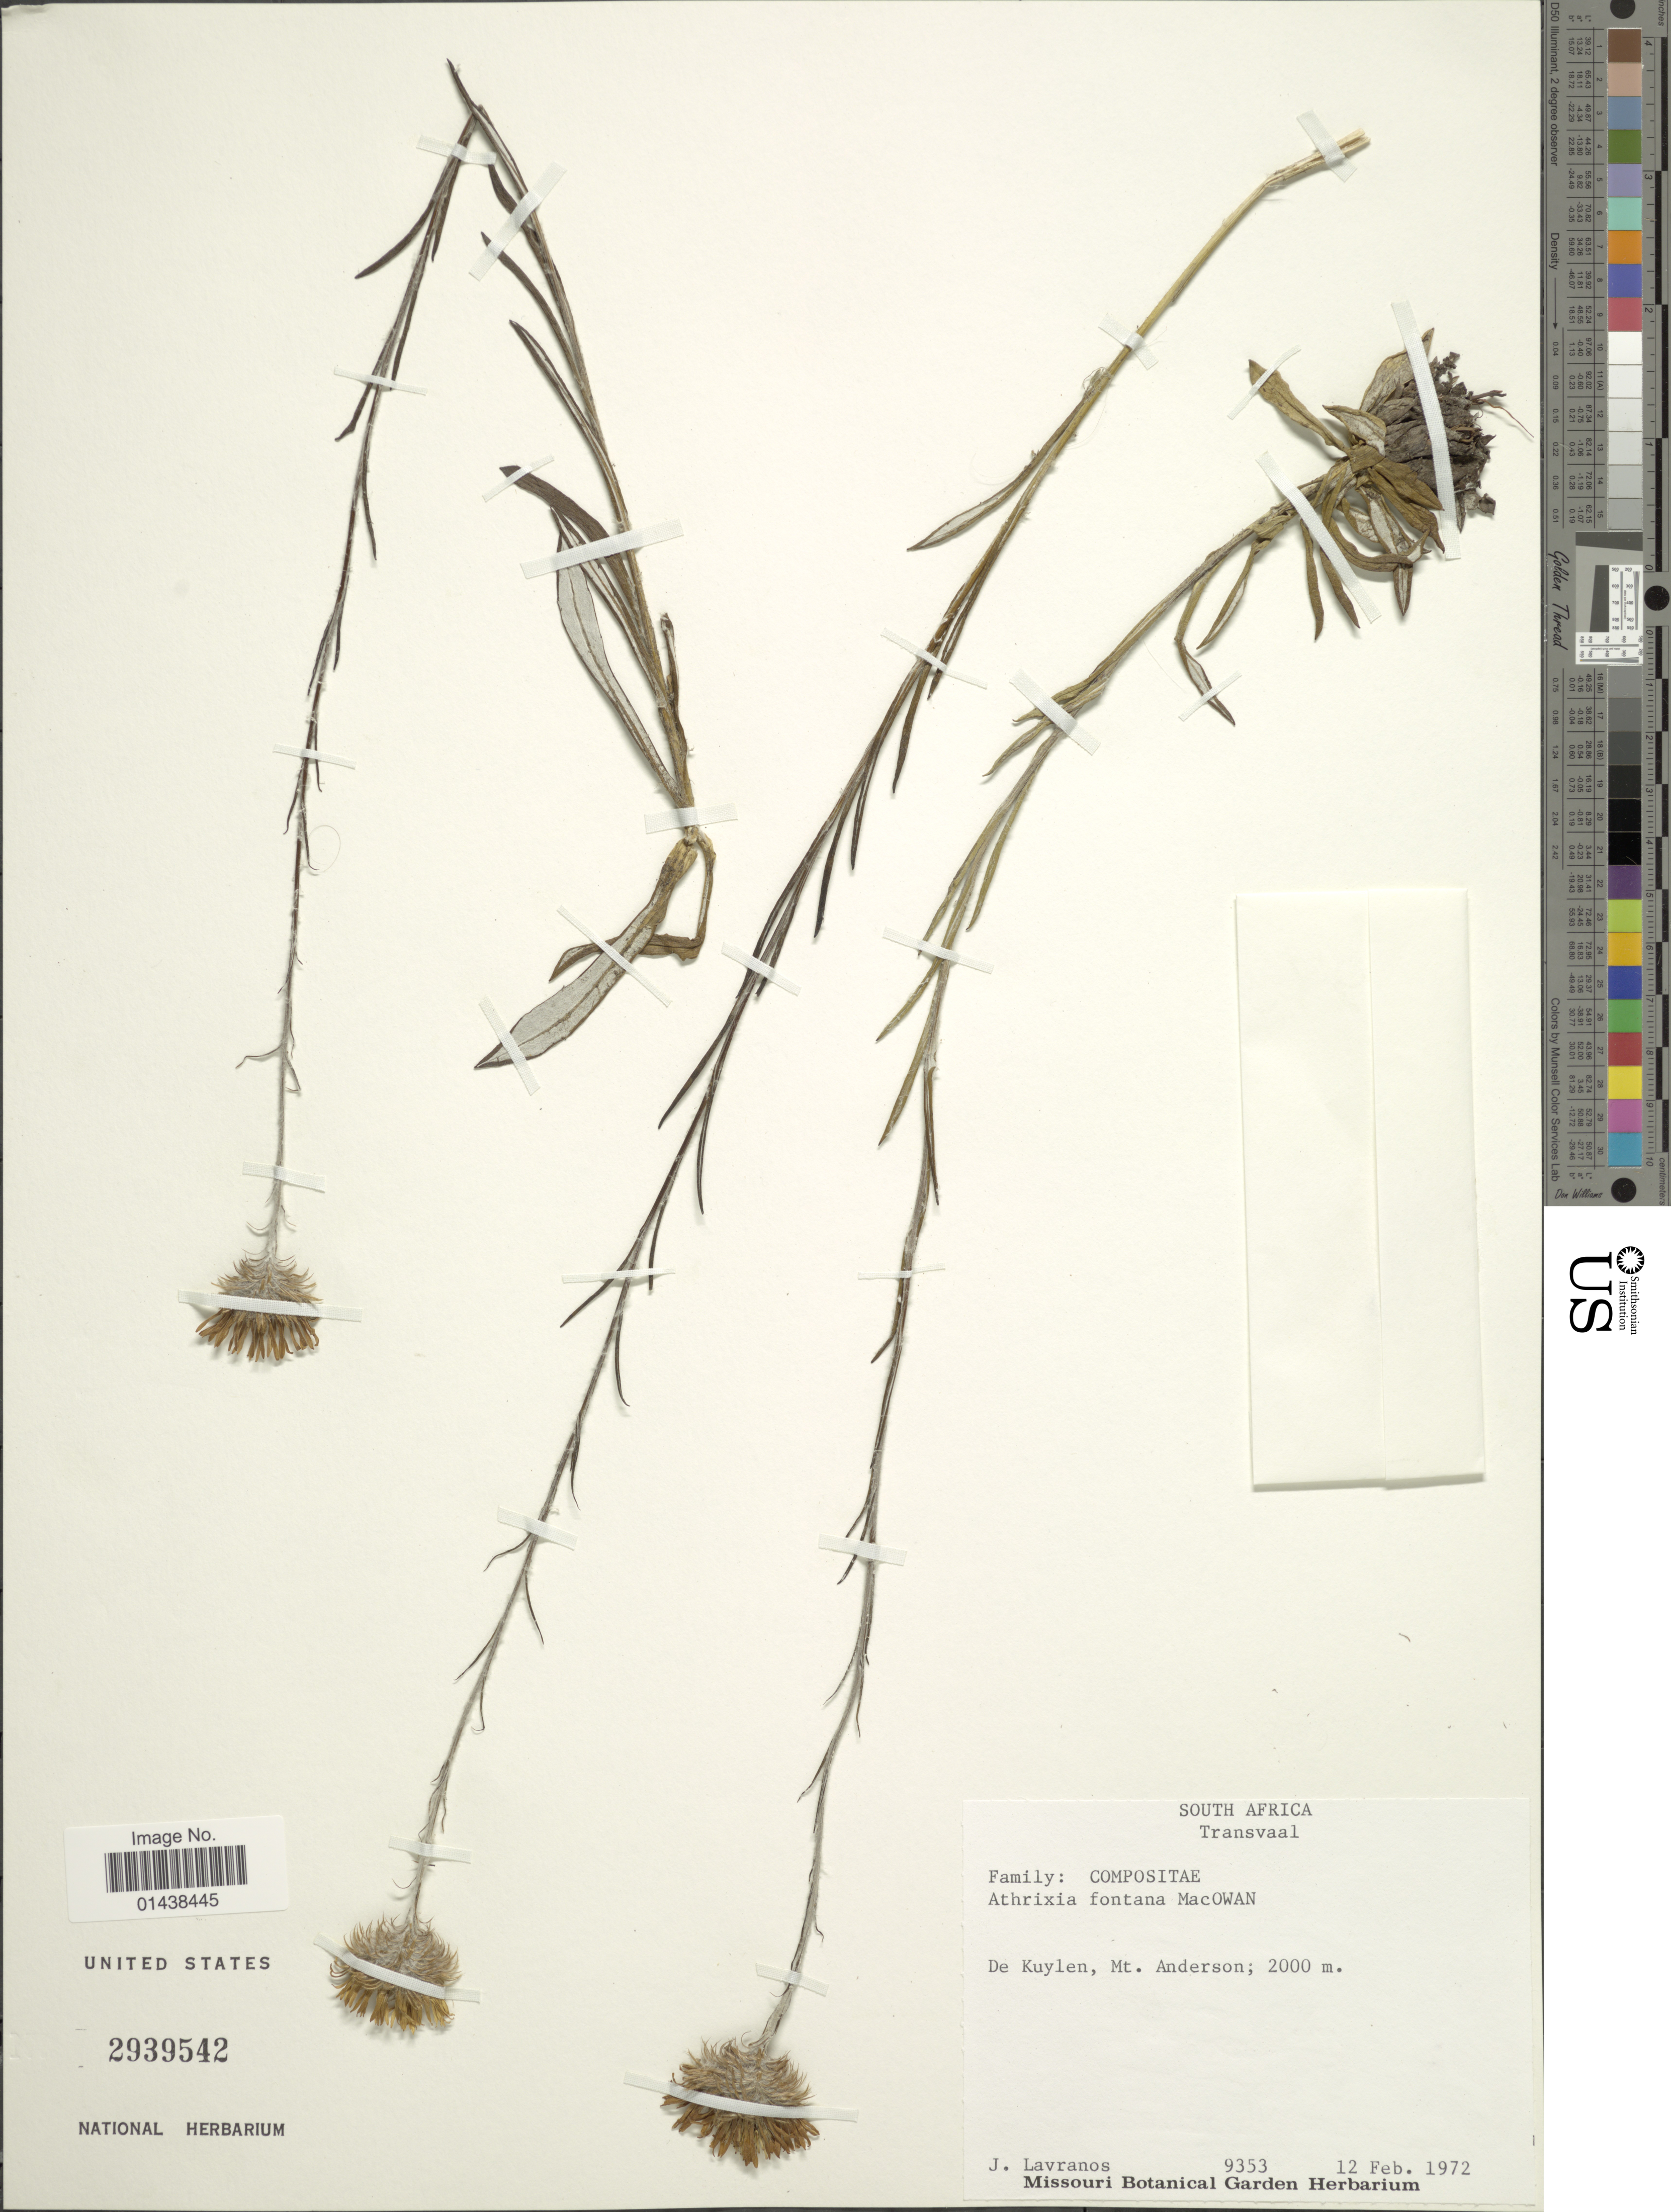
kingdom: Plantae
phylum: Tracheophyta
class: Magnoliopsida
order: Asterales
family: Asteraceae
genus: Athrixia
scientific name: Athrixia fontana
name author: MacOwan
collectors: J. Lavranos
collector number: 9353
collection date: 1972-02-12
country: South Africa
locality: Transvaal, De Kuylen, Mt. Anderson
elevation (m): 2000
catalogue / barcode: US 2939542